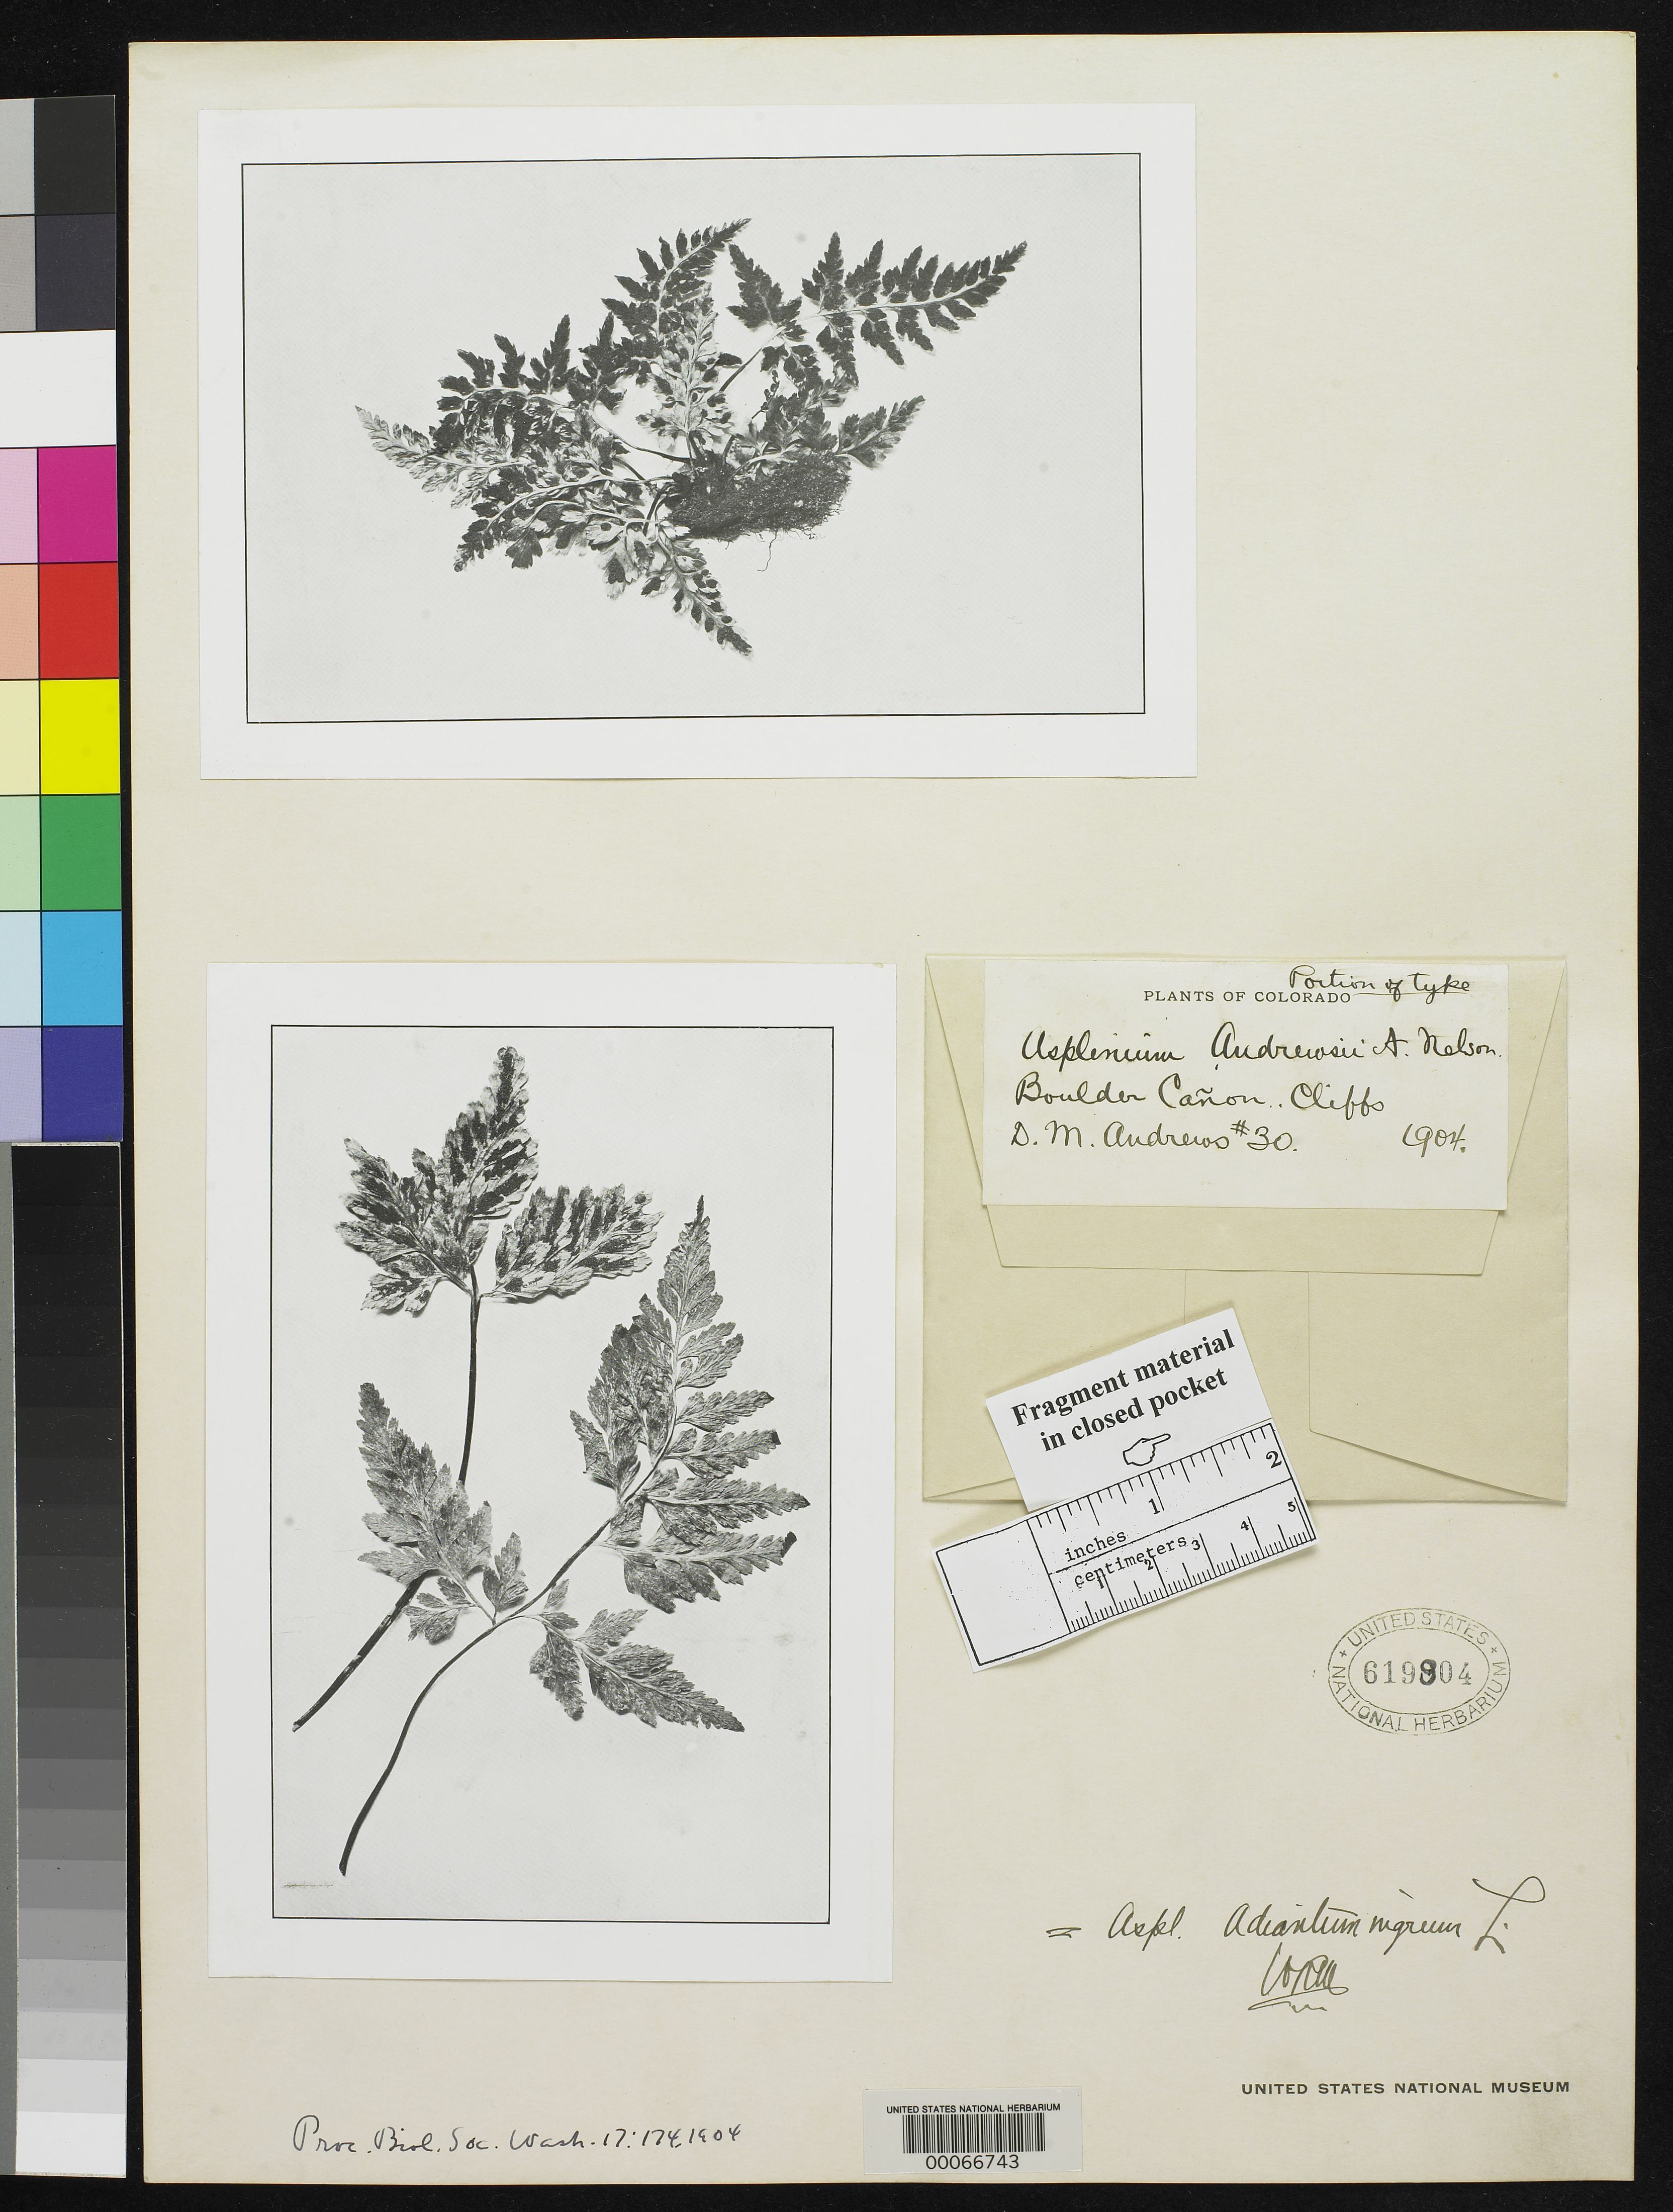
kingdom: Plantae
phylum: Tracheophyta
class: Polypodiopsida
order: Polypodiales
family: Aspleniaceae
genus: Asplenium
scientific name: Asplenium andrewsii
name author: A. Nelson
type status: Type Fragment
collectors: D. M. Andrews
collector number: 30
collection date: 1904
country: United States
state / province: Colorado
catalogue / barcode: US 619904